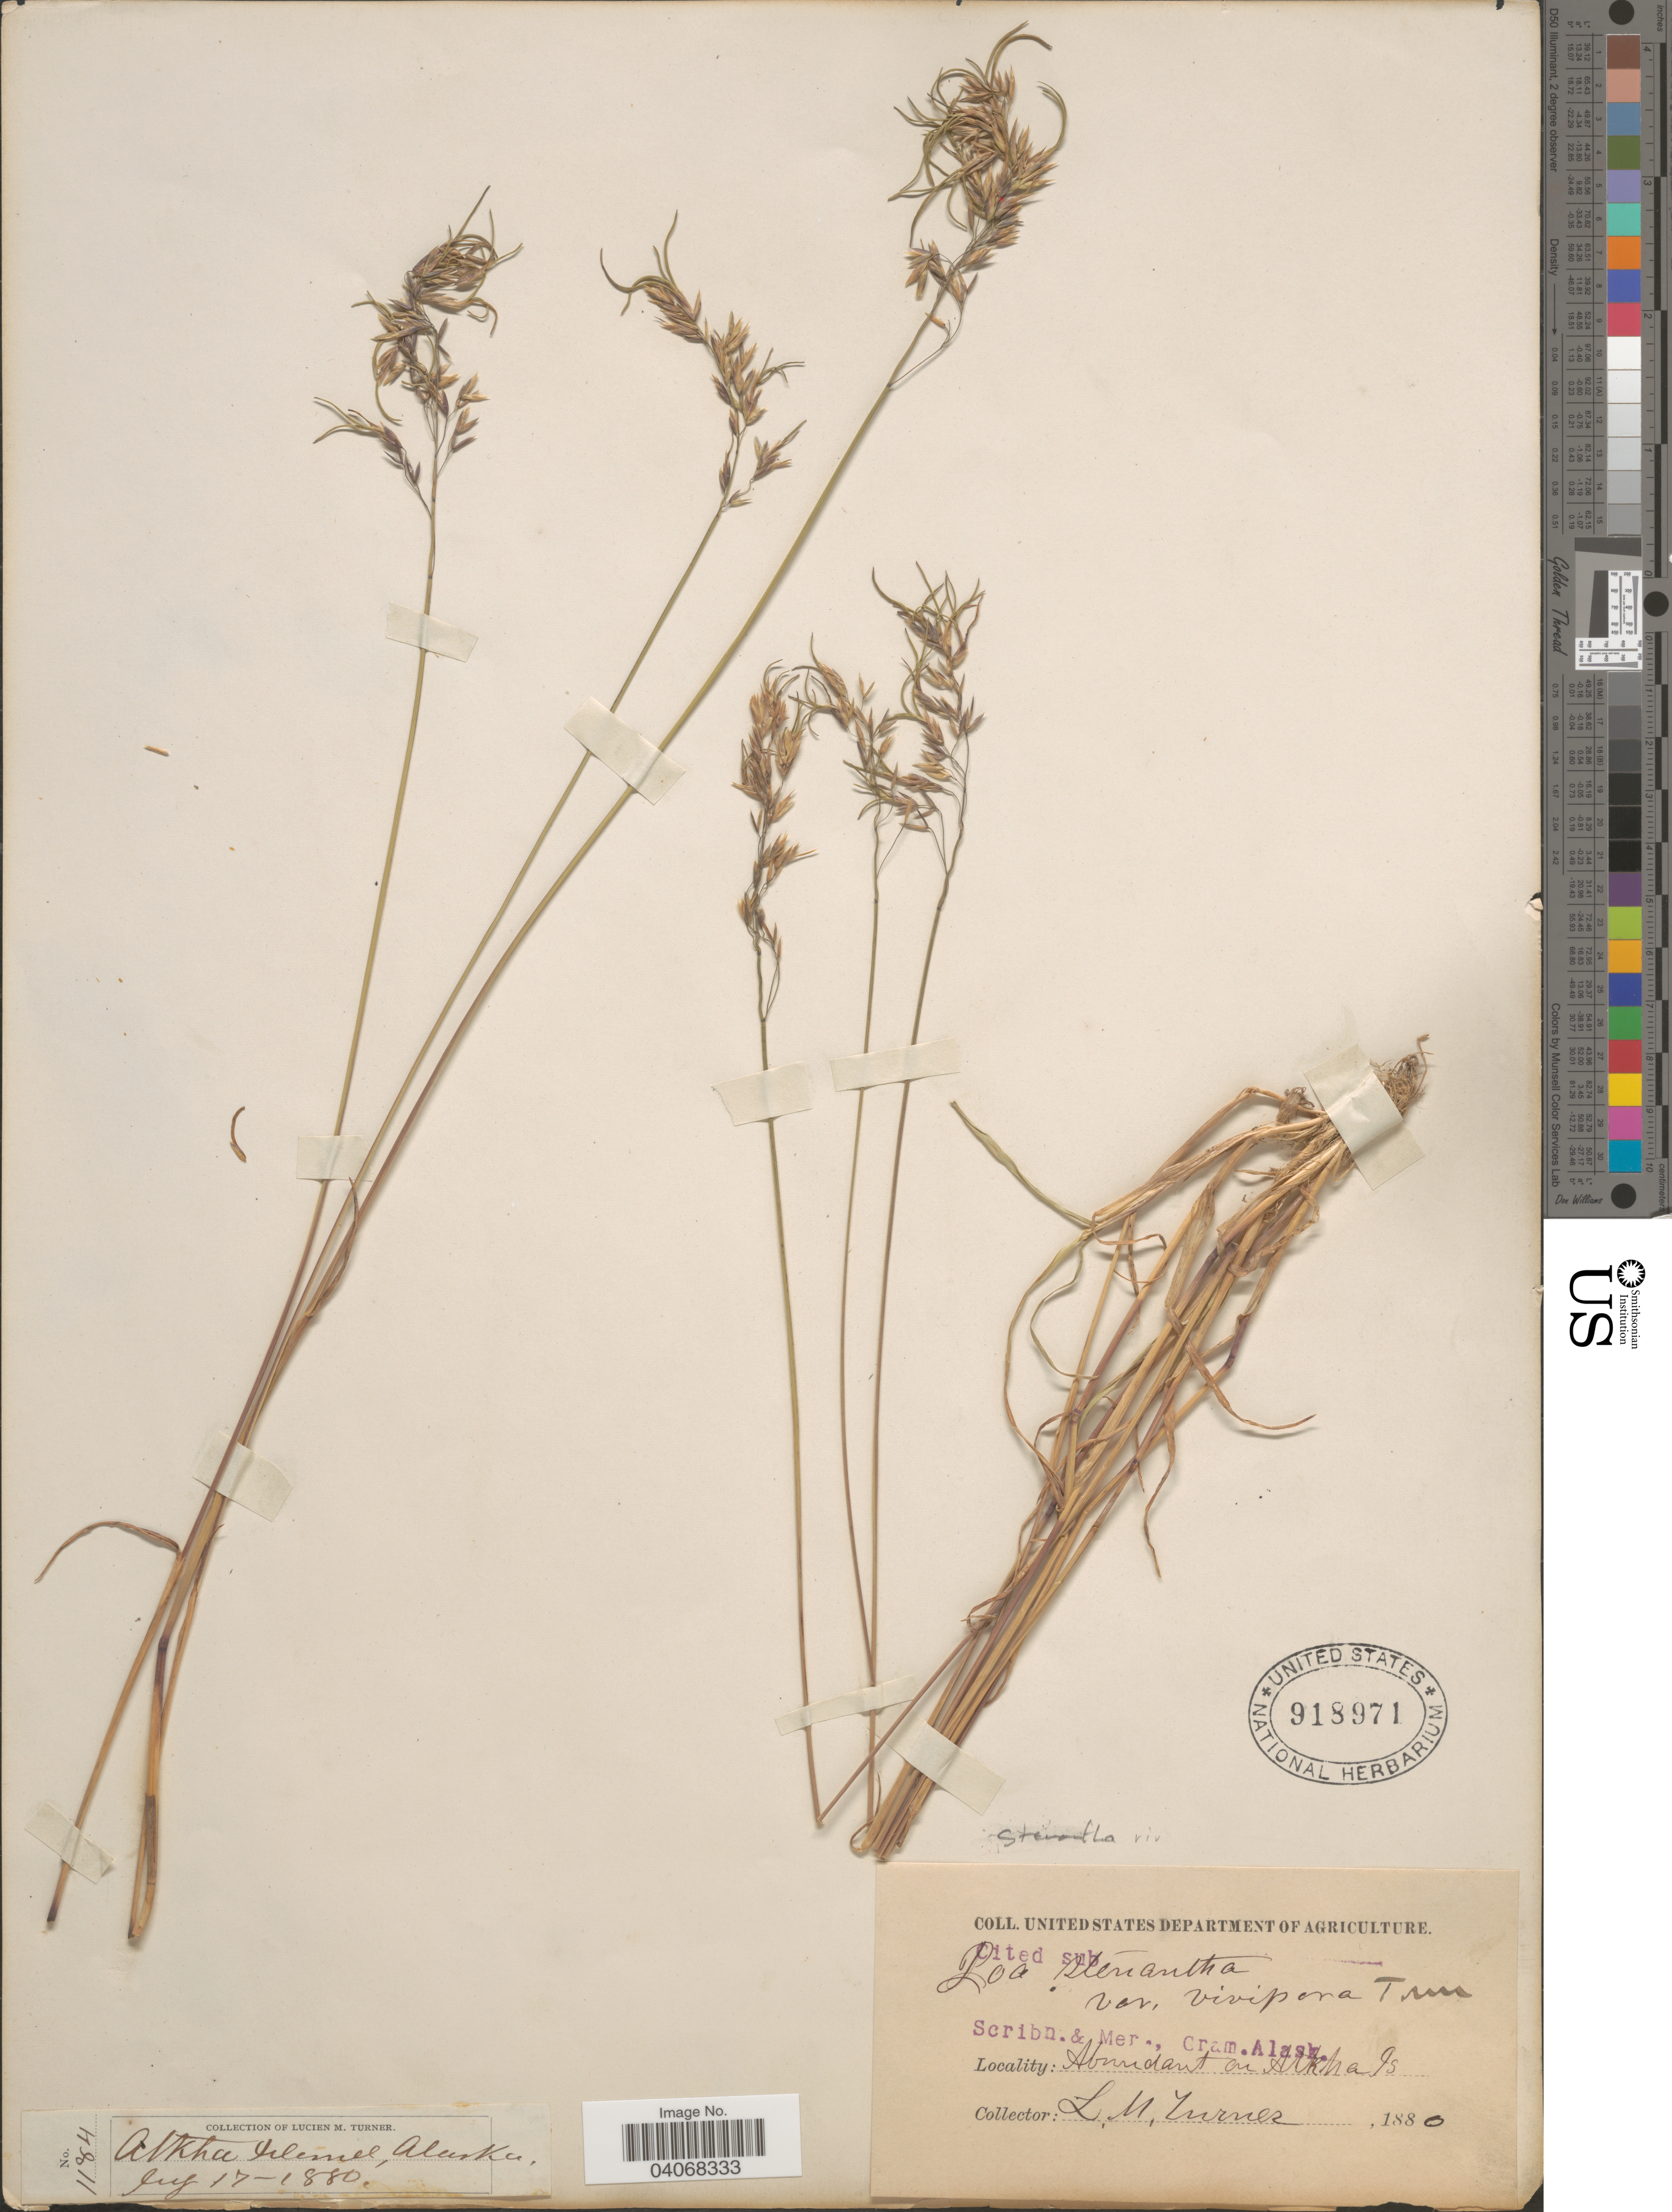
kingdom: Plantae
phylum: Tracheophyta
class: Liliopsida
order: Poales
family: Poaceae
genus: Poa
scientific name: Poa stenantha var. vivipara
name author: Trin.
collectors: L. M. Turner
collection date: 1880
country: United States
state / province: Alaska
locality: Abundant on Sitka Is.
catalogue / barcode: US 918971